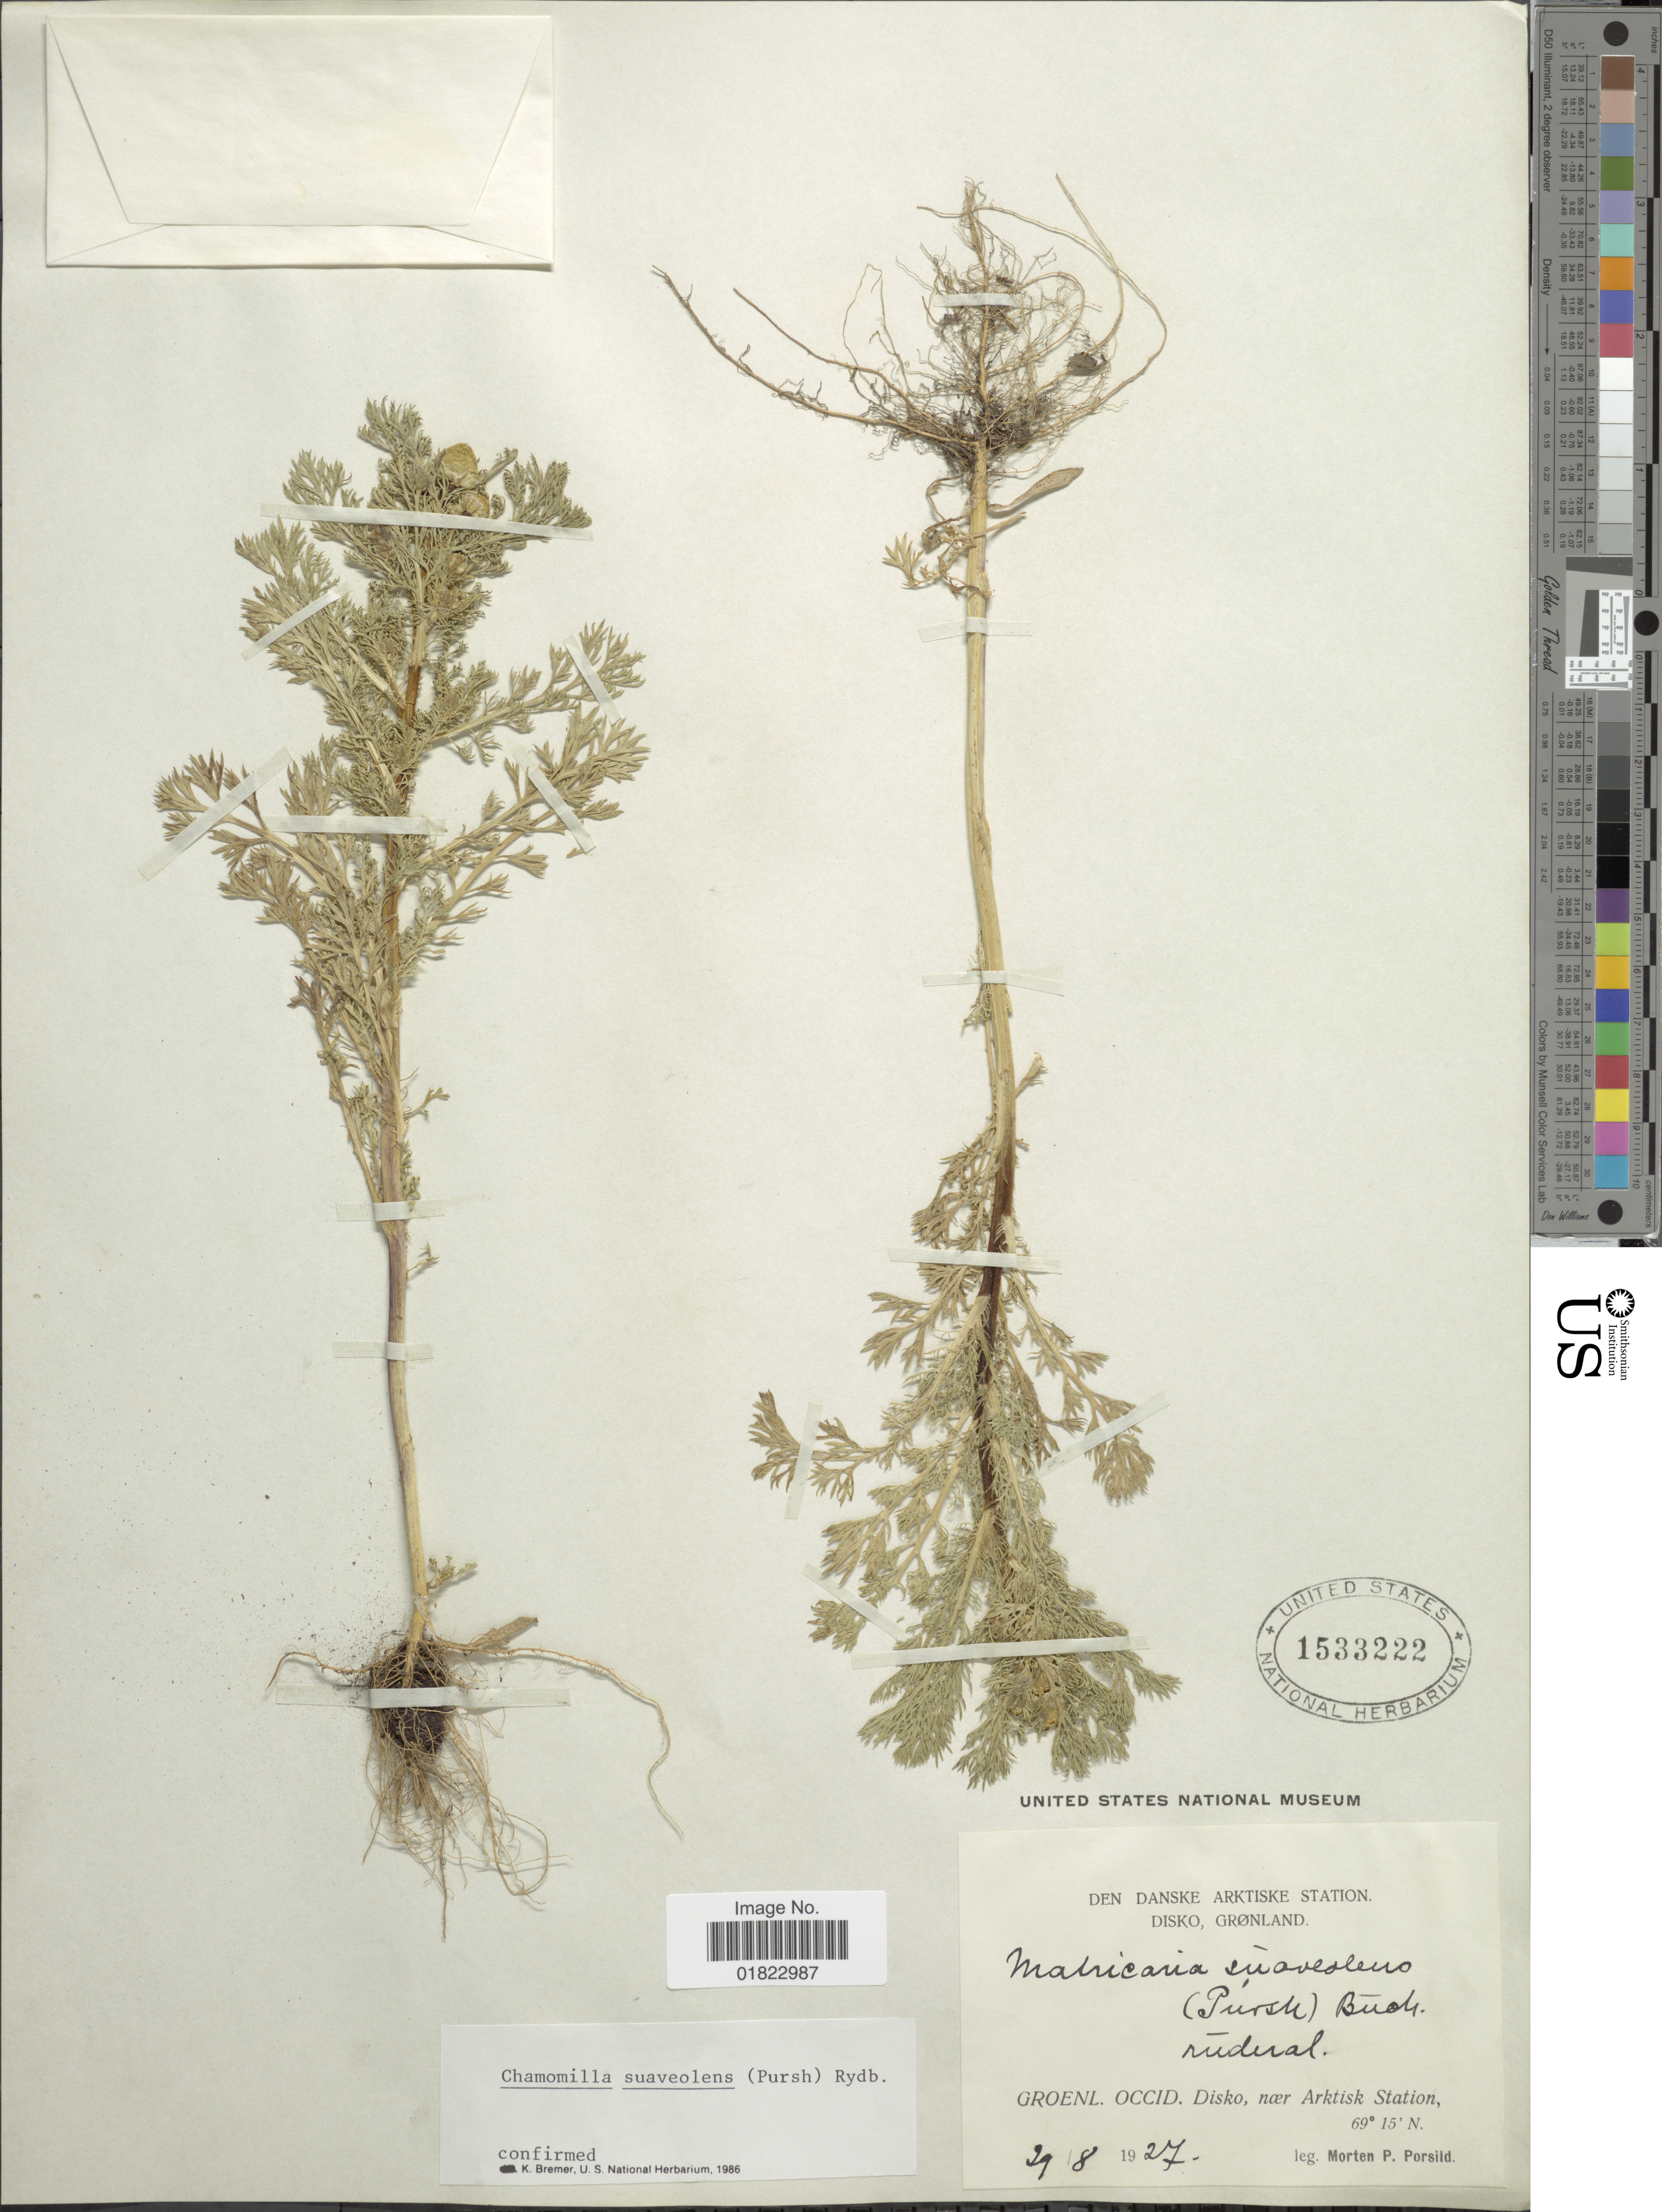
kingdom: Plantae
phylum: Tracheophyta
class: Magnoliopsida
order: Asterales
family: Asteraceae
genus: Matricaria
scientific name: Matricaria matricarioides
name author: (Less.) Porter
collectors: M. P. Porsild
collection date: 1927-08-29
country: Greenland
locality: Groenl. Occid. Disko. near Artisk Station.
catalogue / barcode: US 1533222